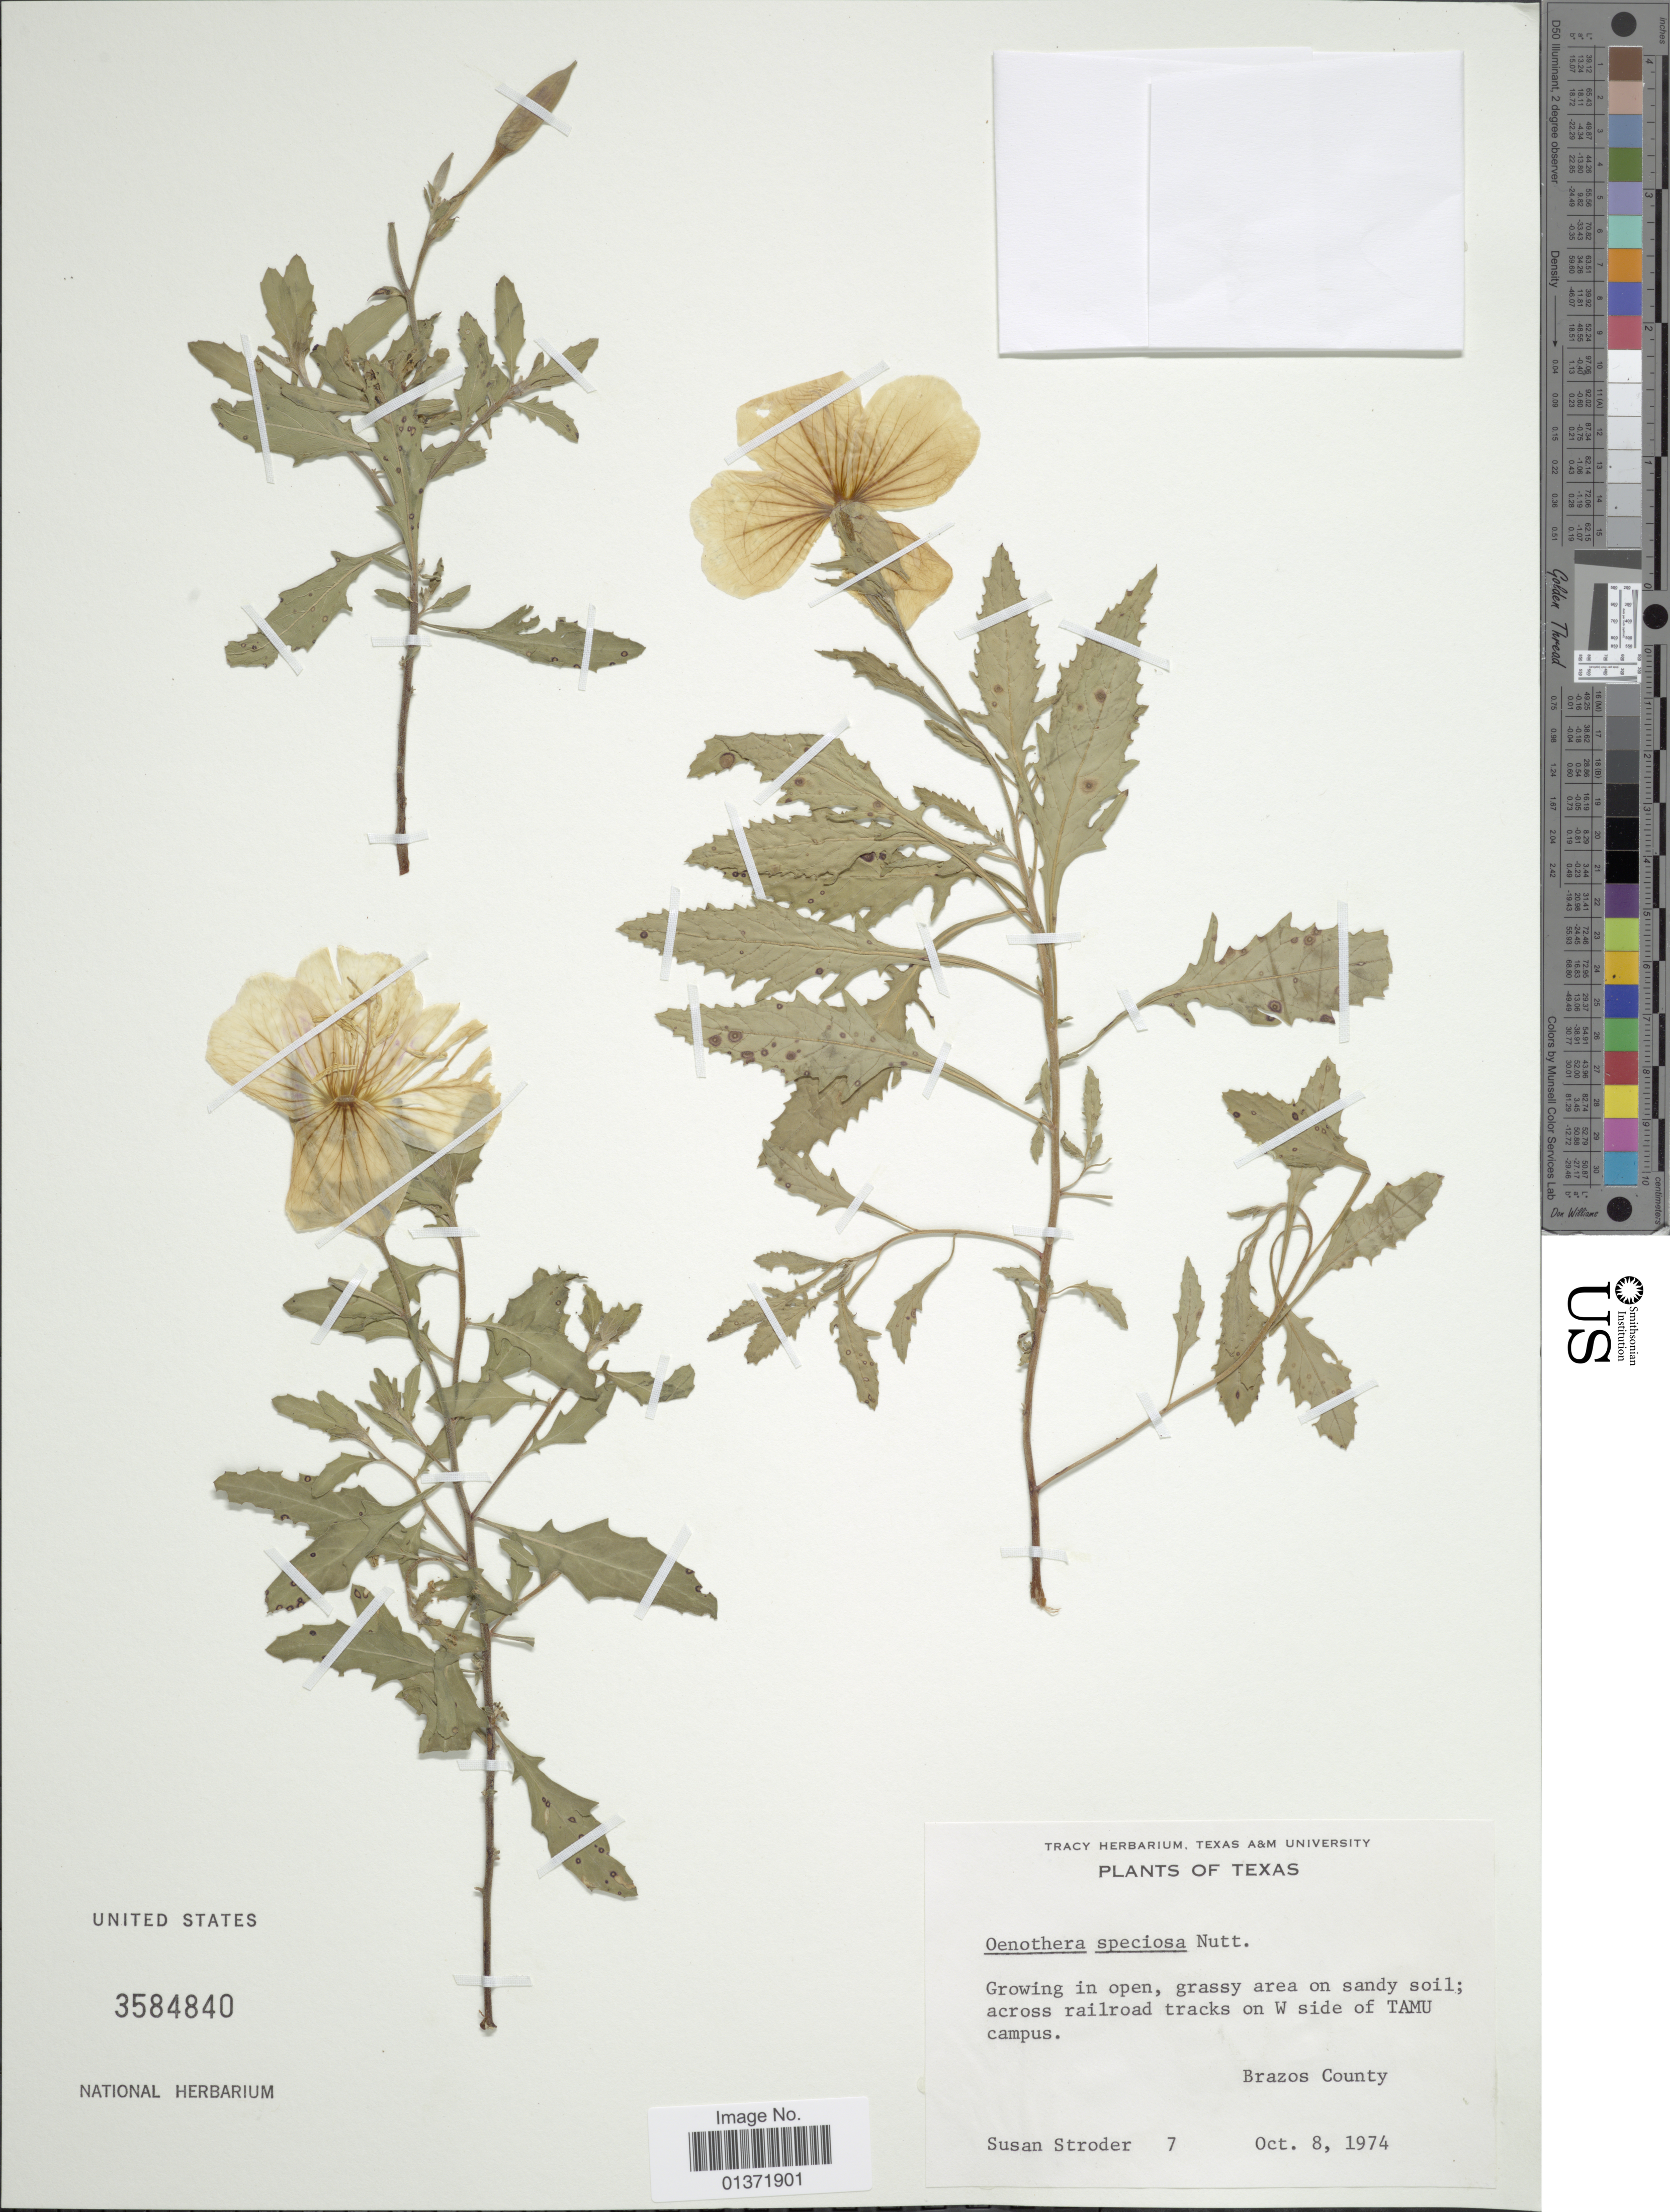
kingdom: Plantae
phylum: Tracheophyta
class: Magnoliopsida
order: Myrtales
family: Onagraceae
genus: Oenothera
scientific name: Oenothera speciosa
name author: Nutt.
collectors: S. Stroder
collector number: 7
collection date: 1974-10-08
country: United States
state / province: Texas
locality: Across railroad traks on W side of TAMU campus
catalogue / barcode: US 3584840